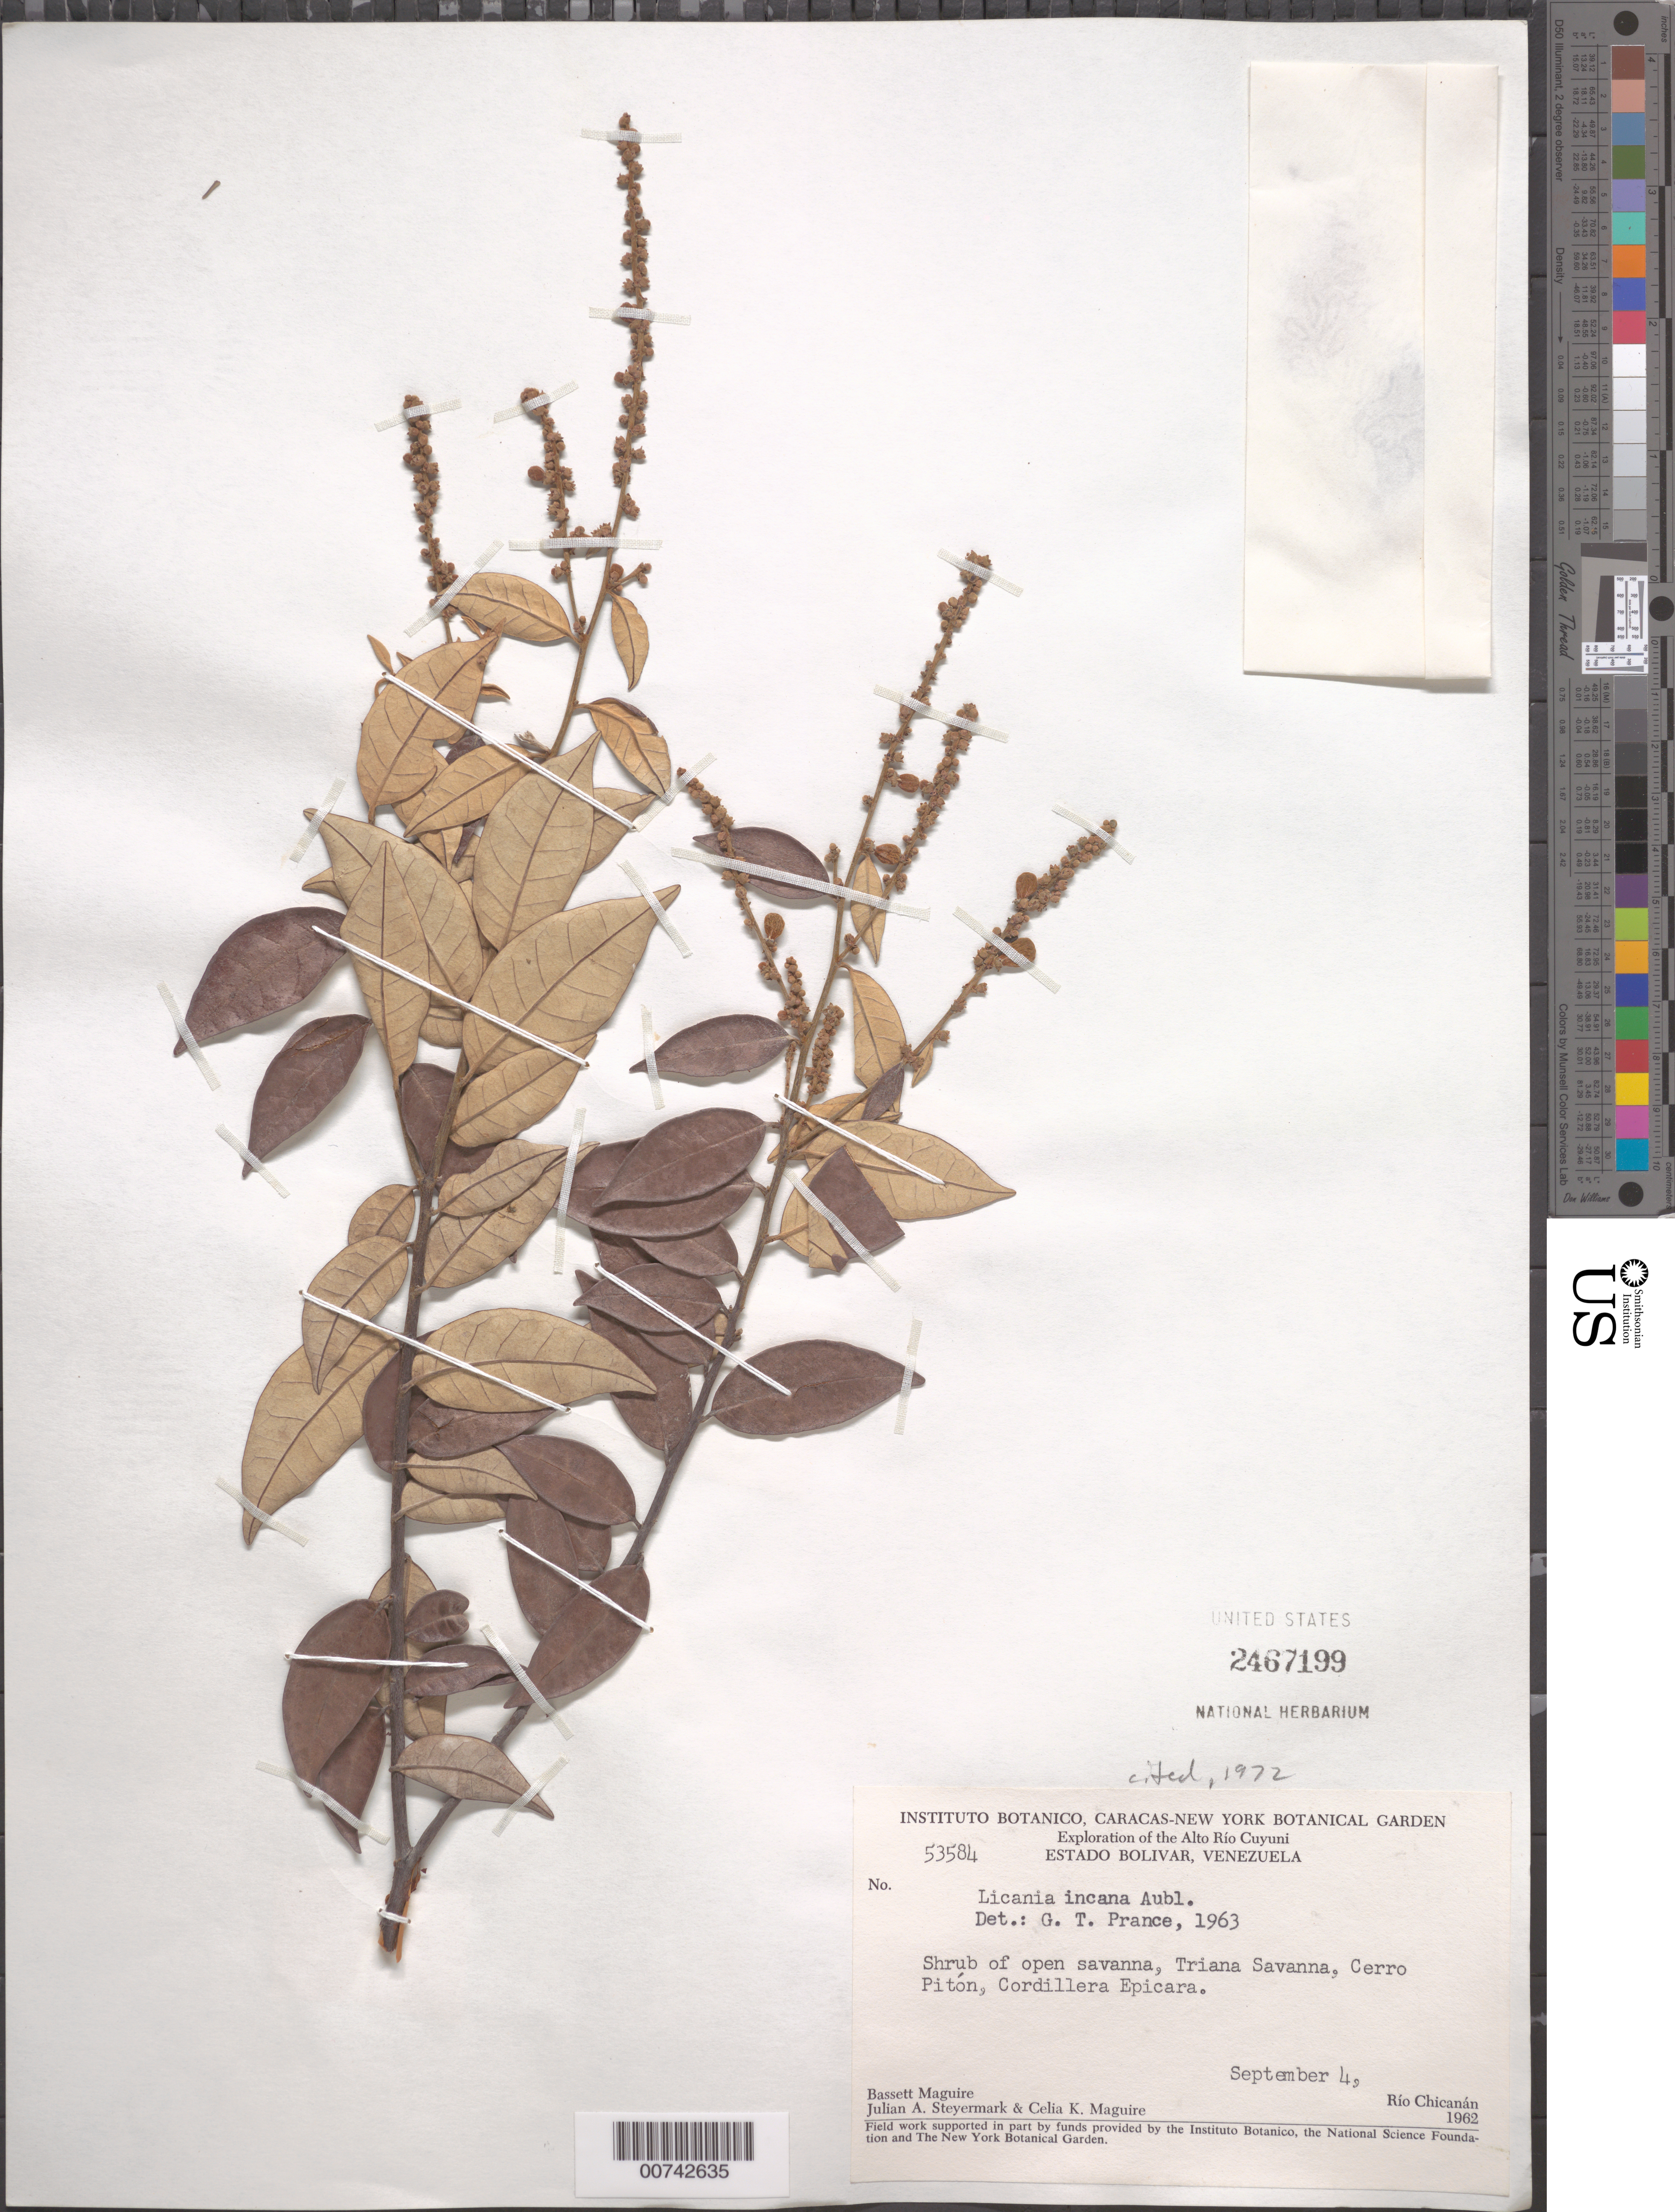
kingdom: Plantae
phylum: Tracheophyta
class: Magnoliopsida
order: Malpighiales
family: Chrysobalanaceae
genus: Licania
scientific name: Licania incana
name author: Aubl.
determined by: Prance, G. T.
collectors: B. Maguire, J. Steyermark & C. K. Maguire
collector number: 53584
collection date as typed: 4-Sep-62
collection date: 1962-09-04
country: Venezuela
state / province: Bolívar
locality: Alto Río Cuyuni, Cerro Pitón, Cordillera Epicara, Triana Savanna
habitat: Open savanna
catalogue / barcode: US 2467199